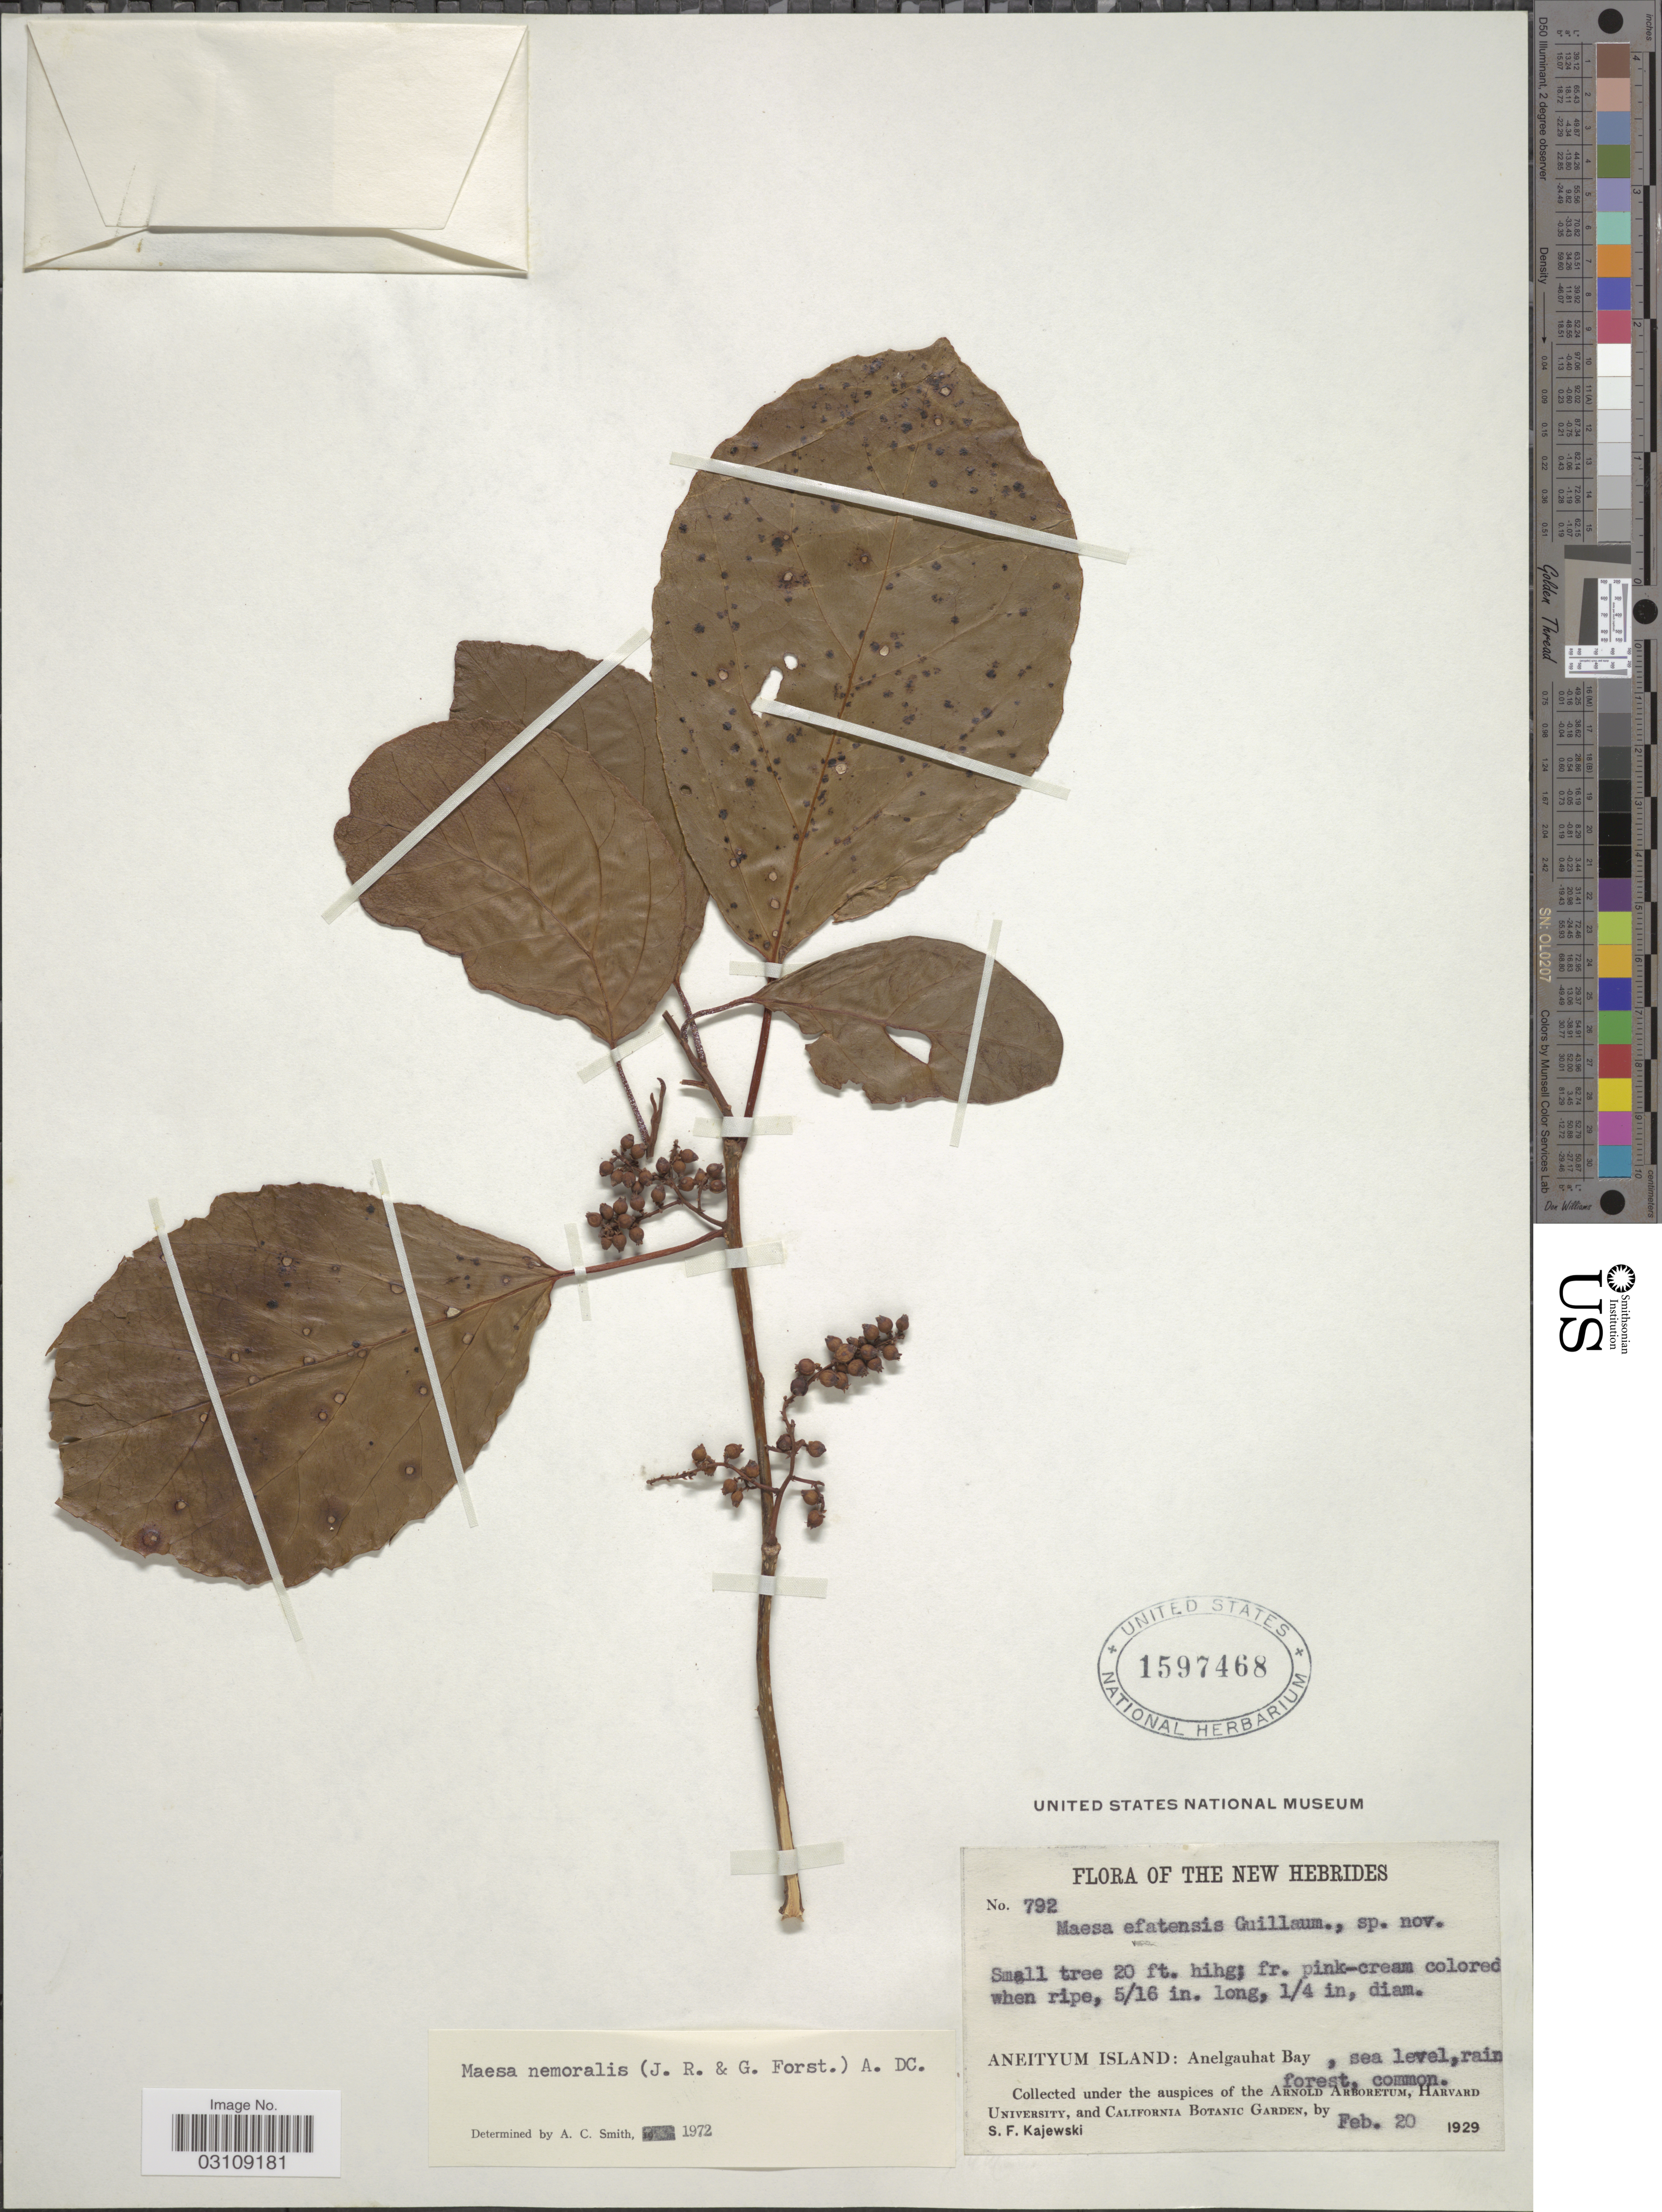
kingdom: Plantae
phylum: Tracheophyta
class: Magnoliopsida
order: Ericales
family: Primulaceae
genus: Maesa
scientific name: Maesa nemoralis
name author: (J.R. Forst. & G. Forst.) A. DC.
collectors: S. Kajewski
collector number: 792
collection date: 1929-02-20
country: Vanuatu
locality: New Hebrides. Aneityum Island: Anelgauhat Bay.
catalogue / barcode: US 1597468